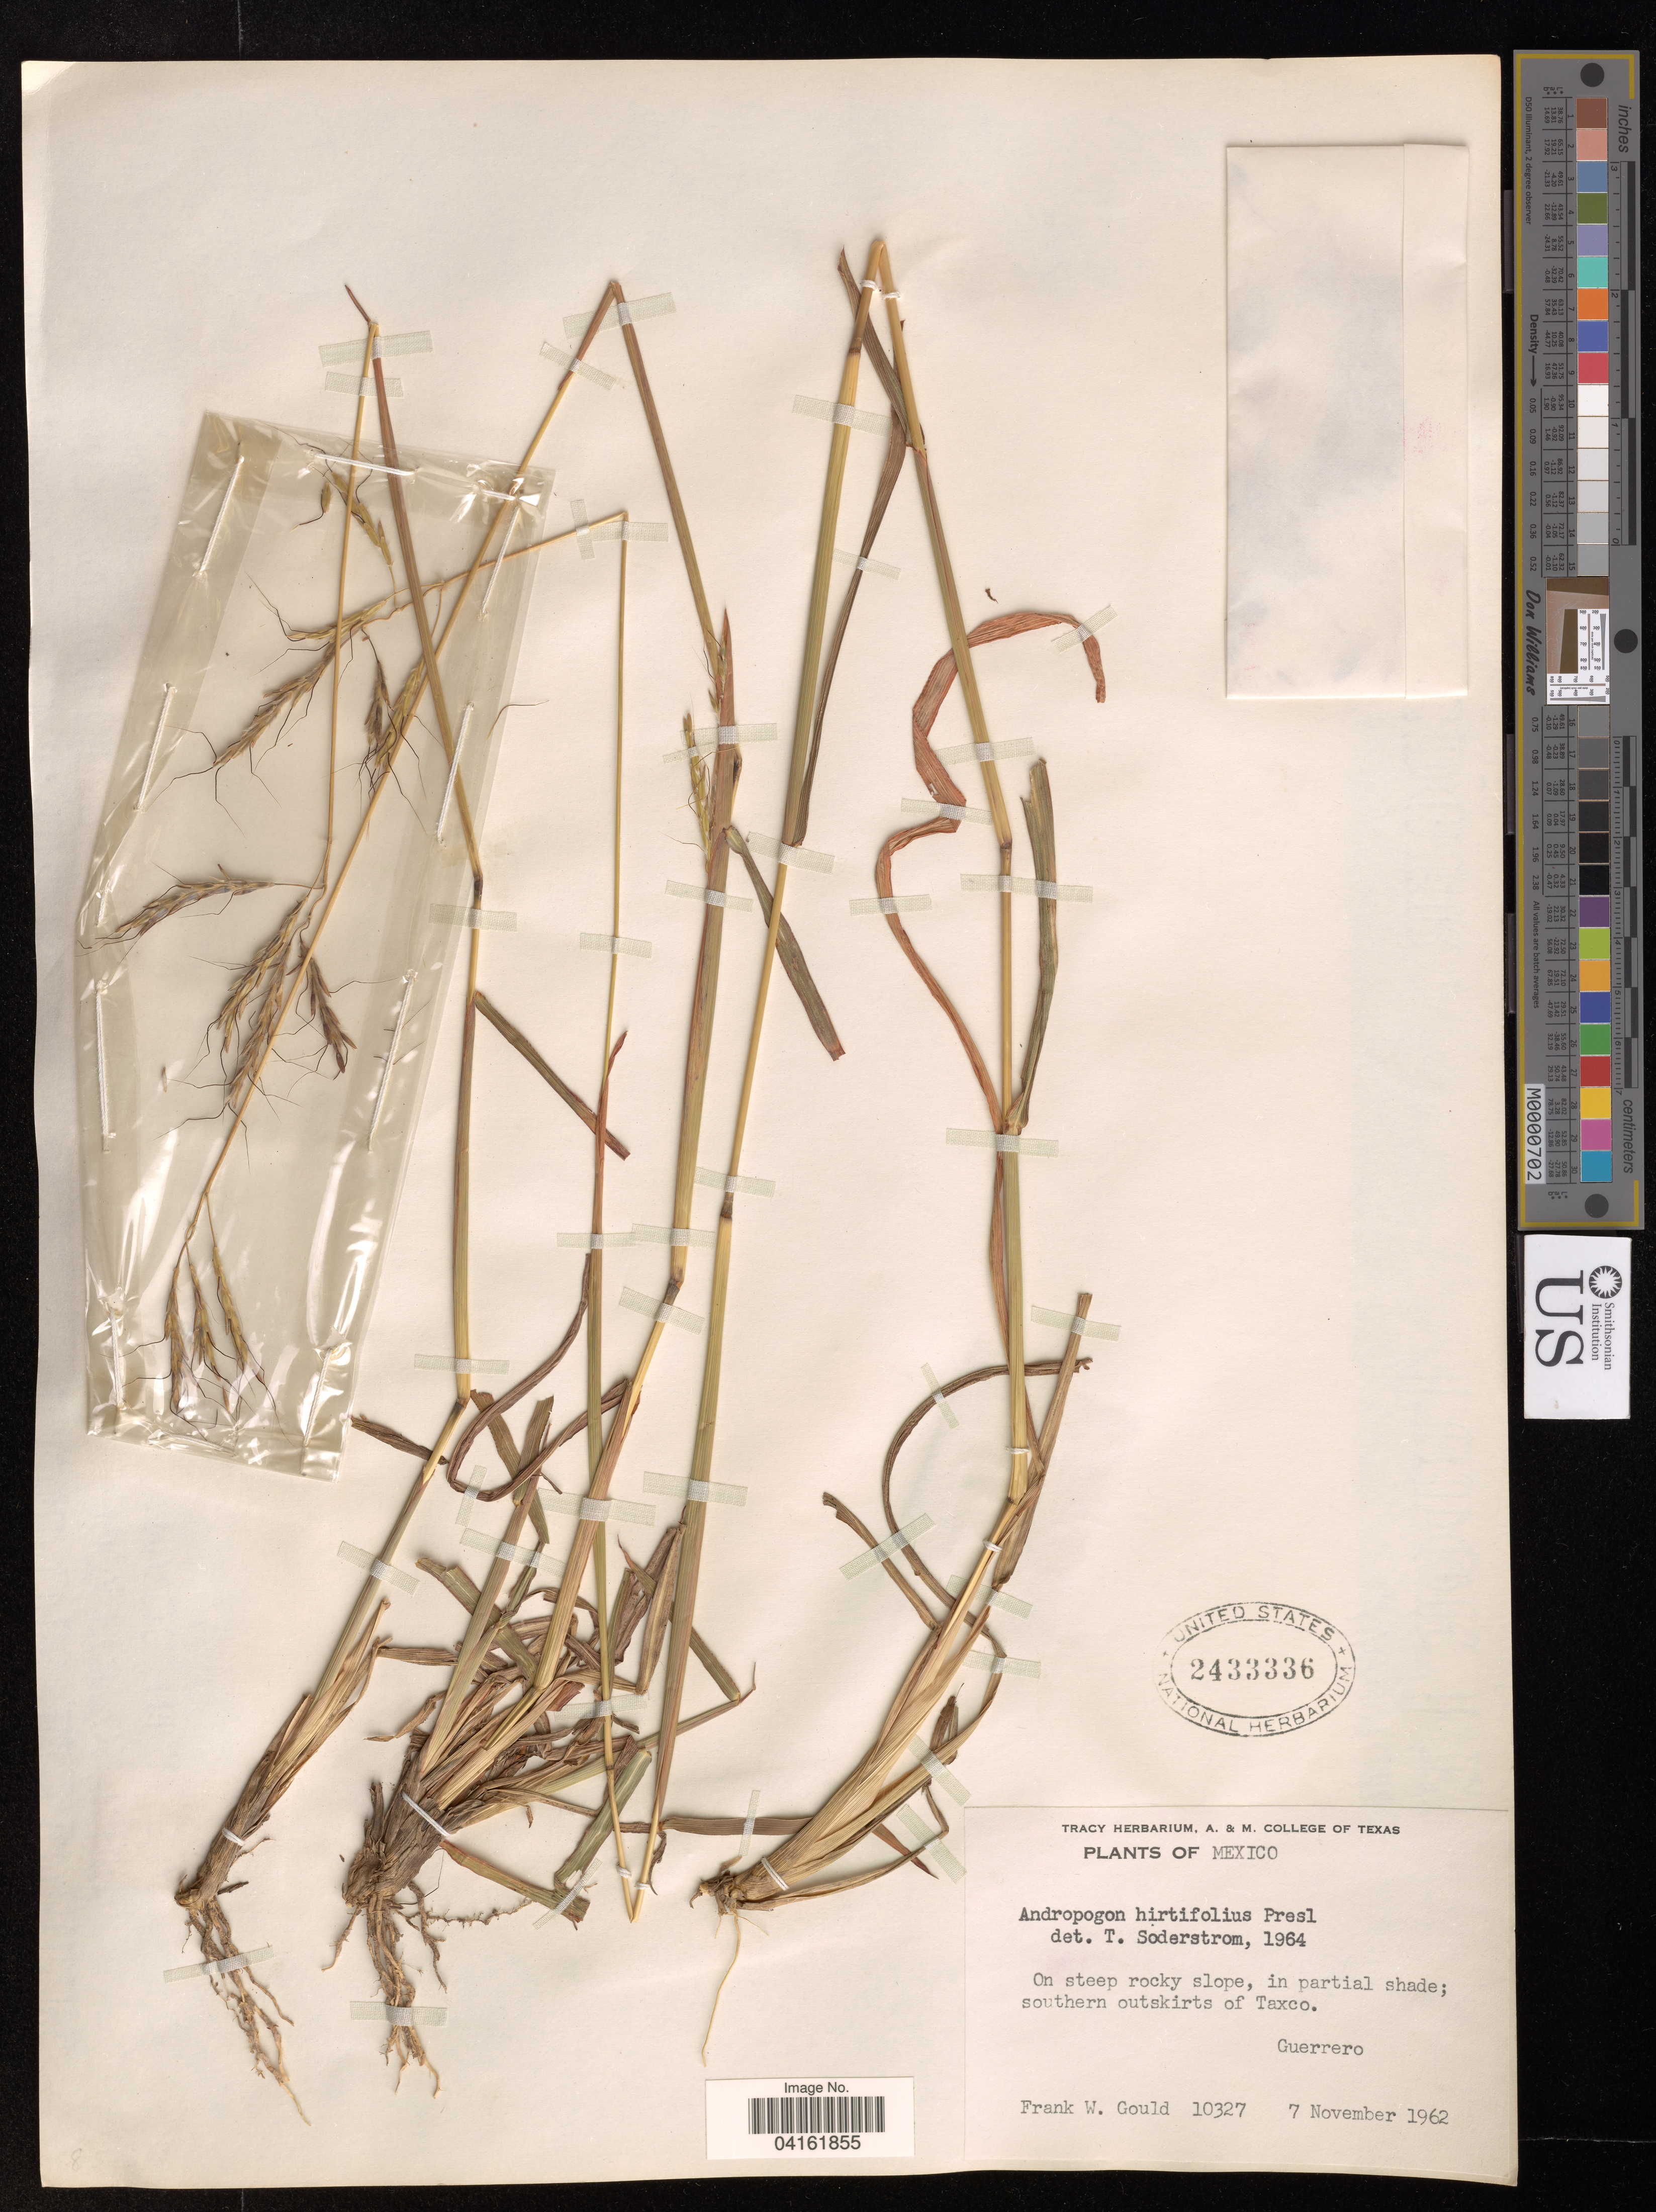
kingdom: Plantae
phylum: Tracheophyta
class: Liliopsida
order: Poales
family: Poaceae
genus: Andropogon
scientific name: Andropogon hirtifolius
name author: C. Presl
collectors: F. W. Gould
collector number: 10327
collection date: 1962-11-07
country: Mexico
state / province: Guerrero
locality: On steep rocky slope, in partial shade; southern outskirts of Taxco.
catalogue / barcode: US 2433336